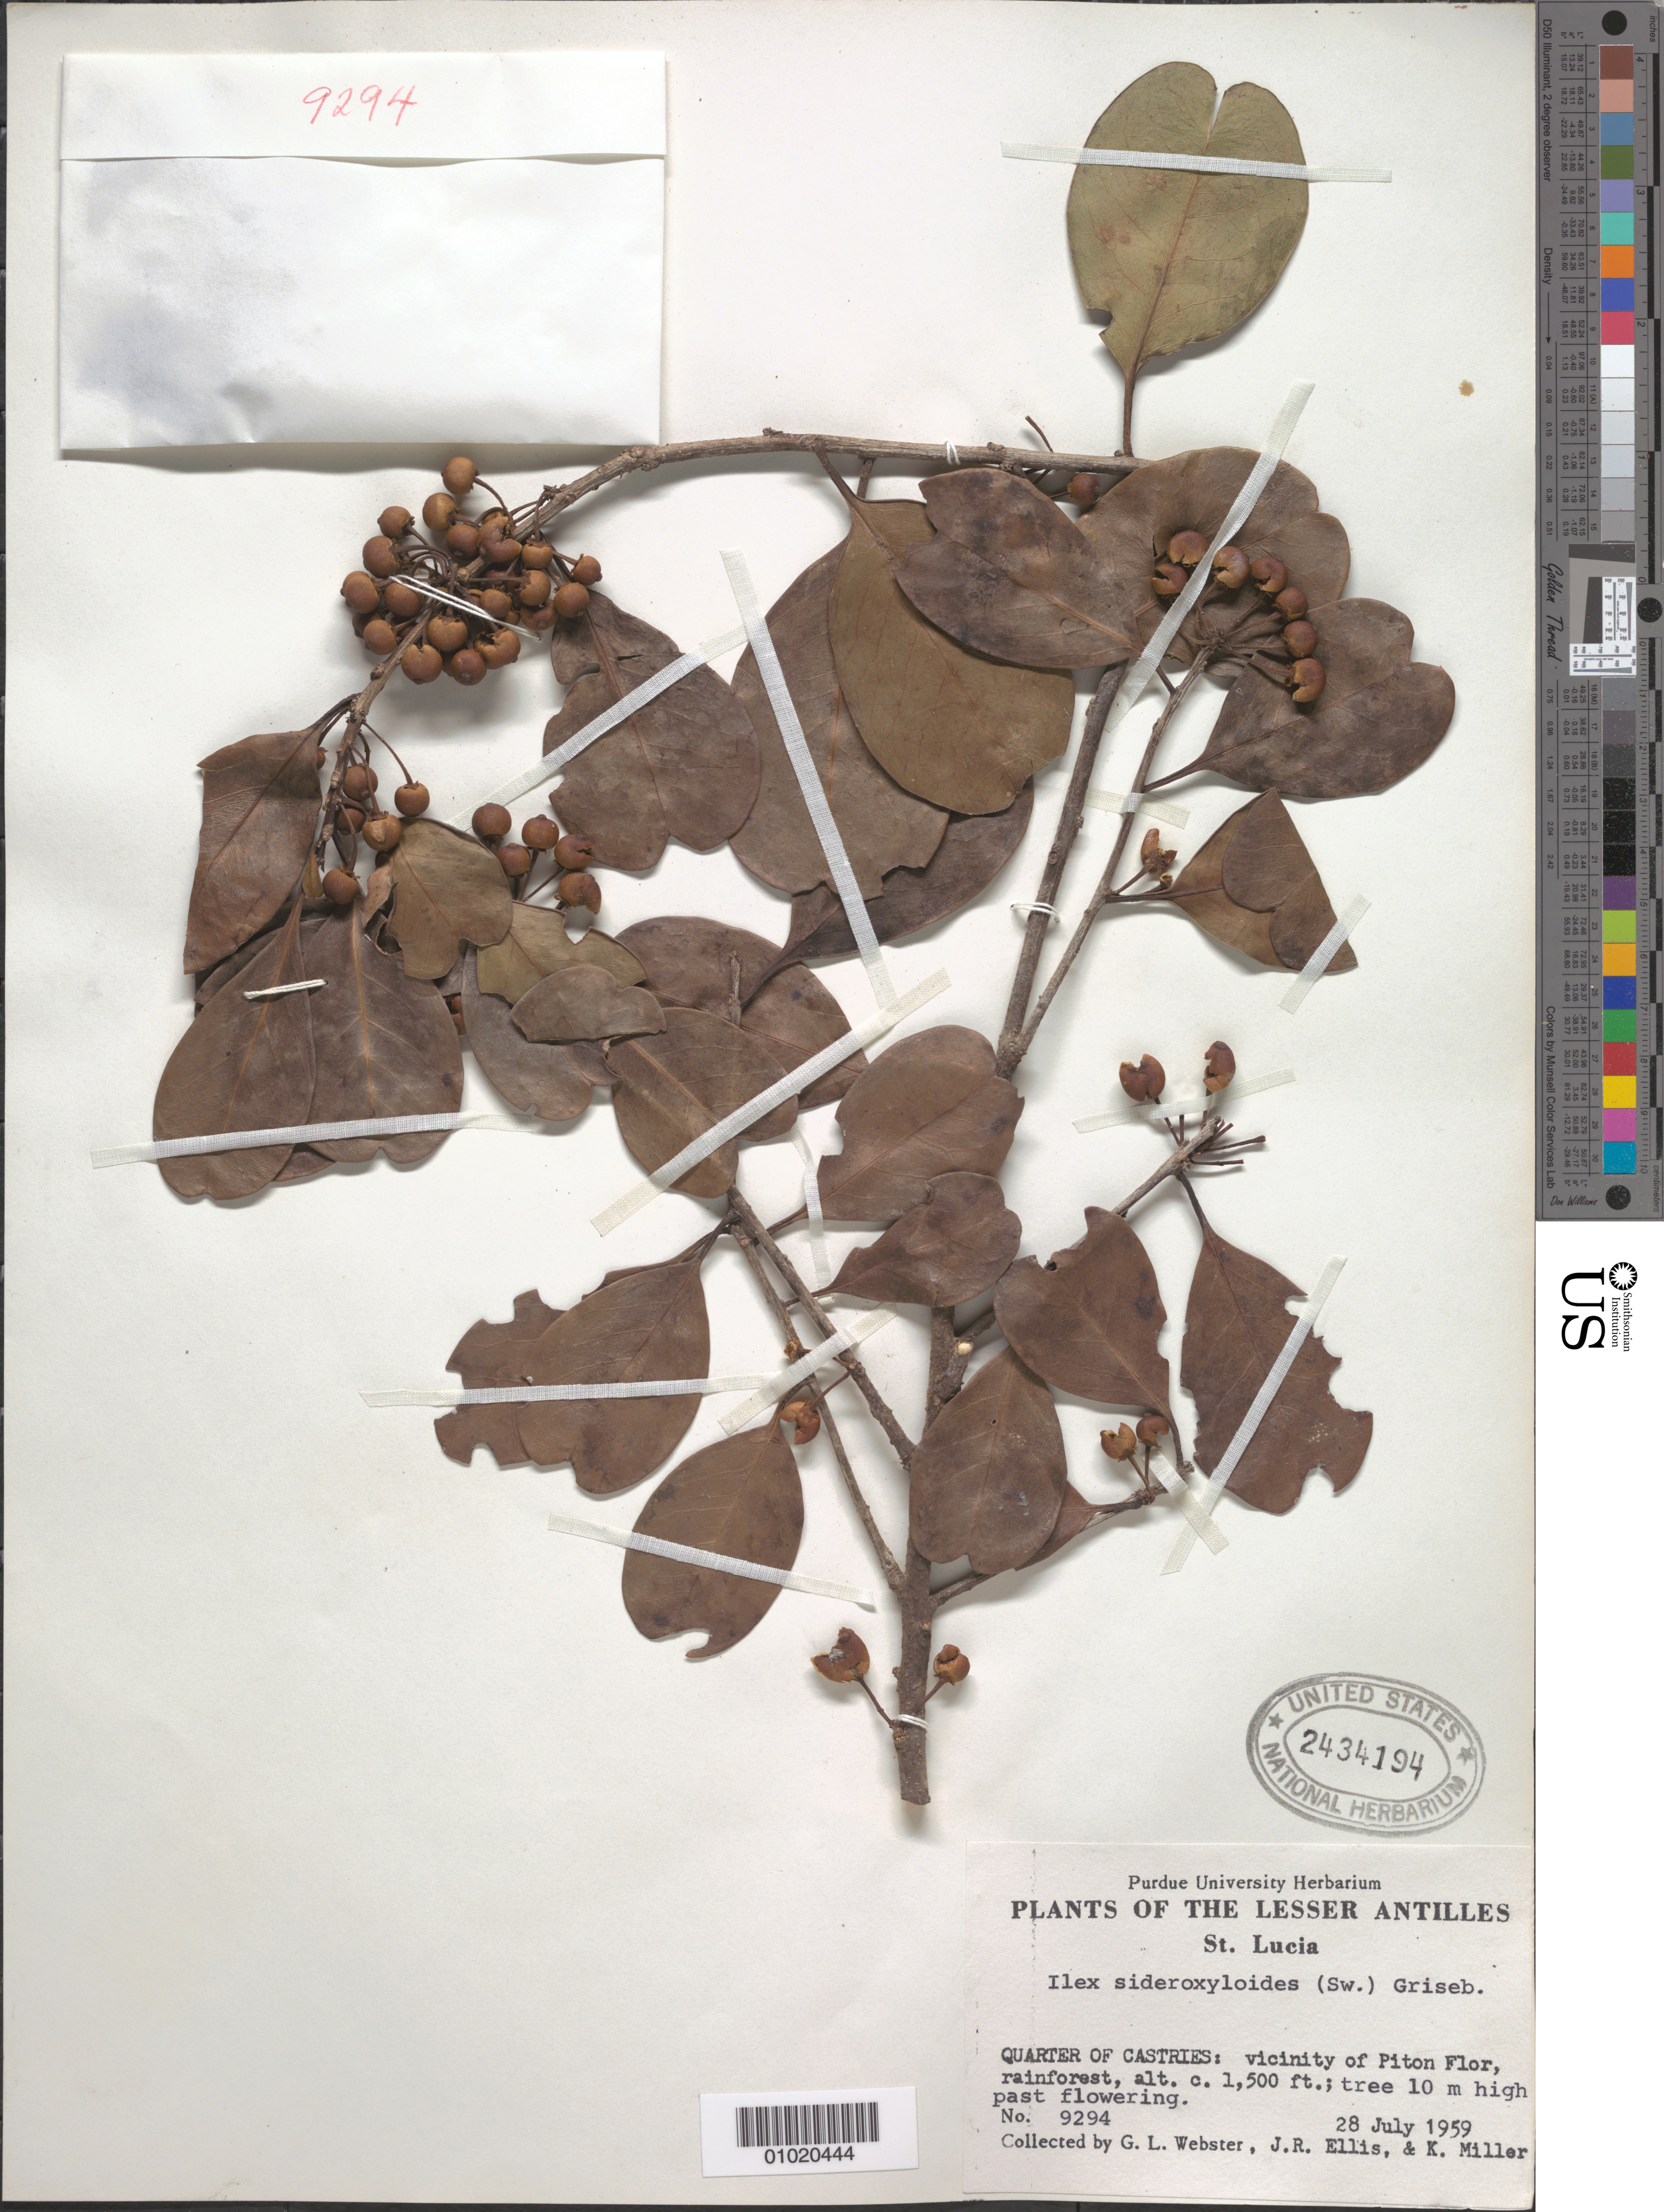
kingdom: Plantae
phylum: Tracheophyta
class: Magnoliopsida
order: Aquifoliales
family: Aquifoliaceae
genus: Ilex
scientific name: Ilex sideroxyloides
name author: (Sw.) Griseb.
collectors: J. Ellis & K. Miller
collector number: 9294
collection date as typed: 28 Jul 1959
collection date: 1959-07-28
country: St. Lucia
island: St. Lucia I.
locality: Quarter of Castries: vicinity of Piton Flor, rainforest.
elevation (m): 457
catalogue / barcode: US 2434194